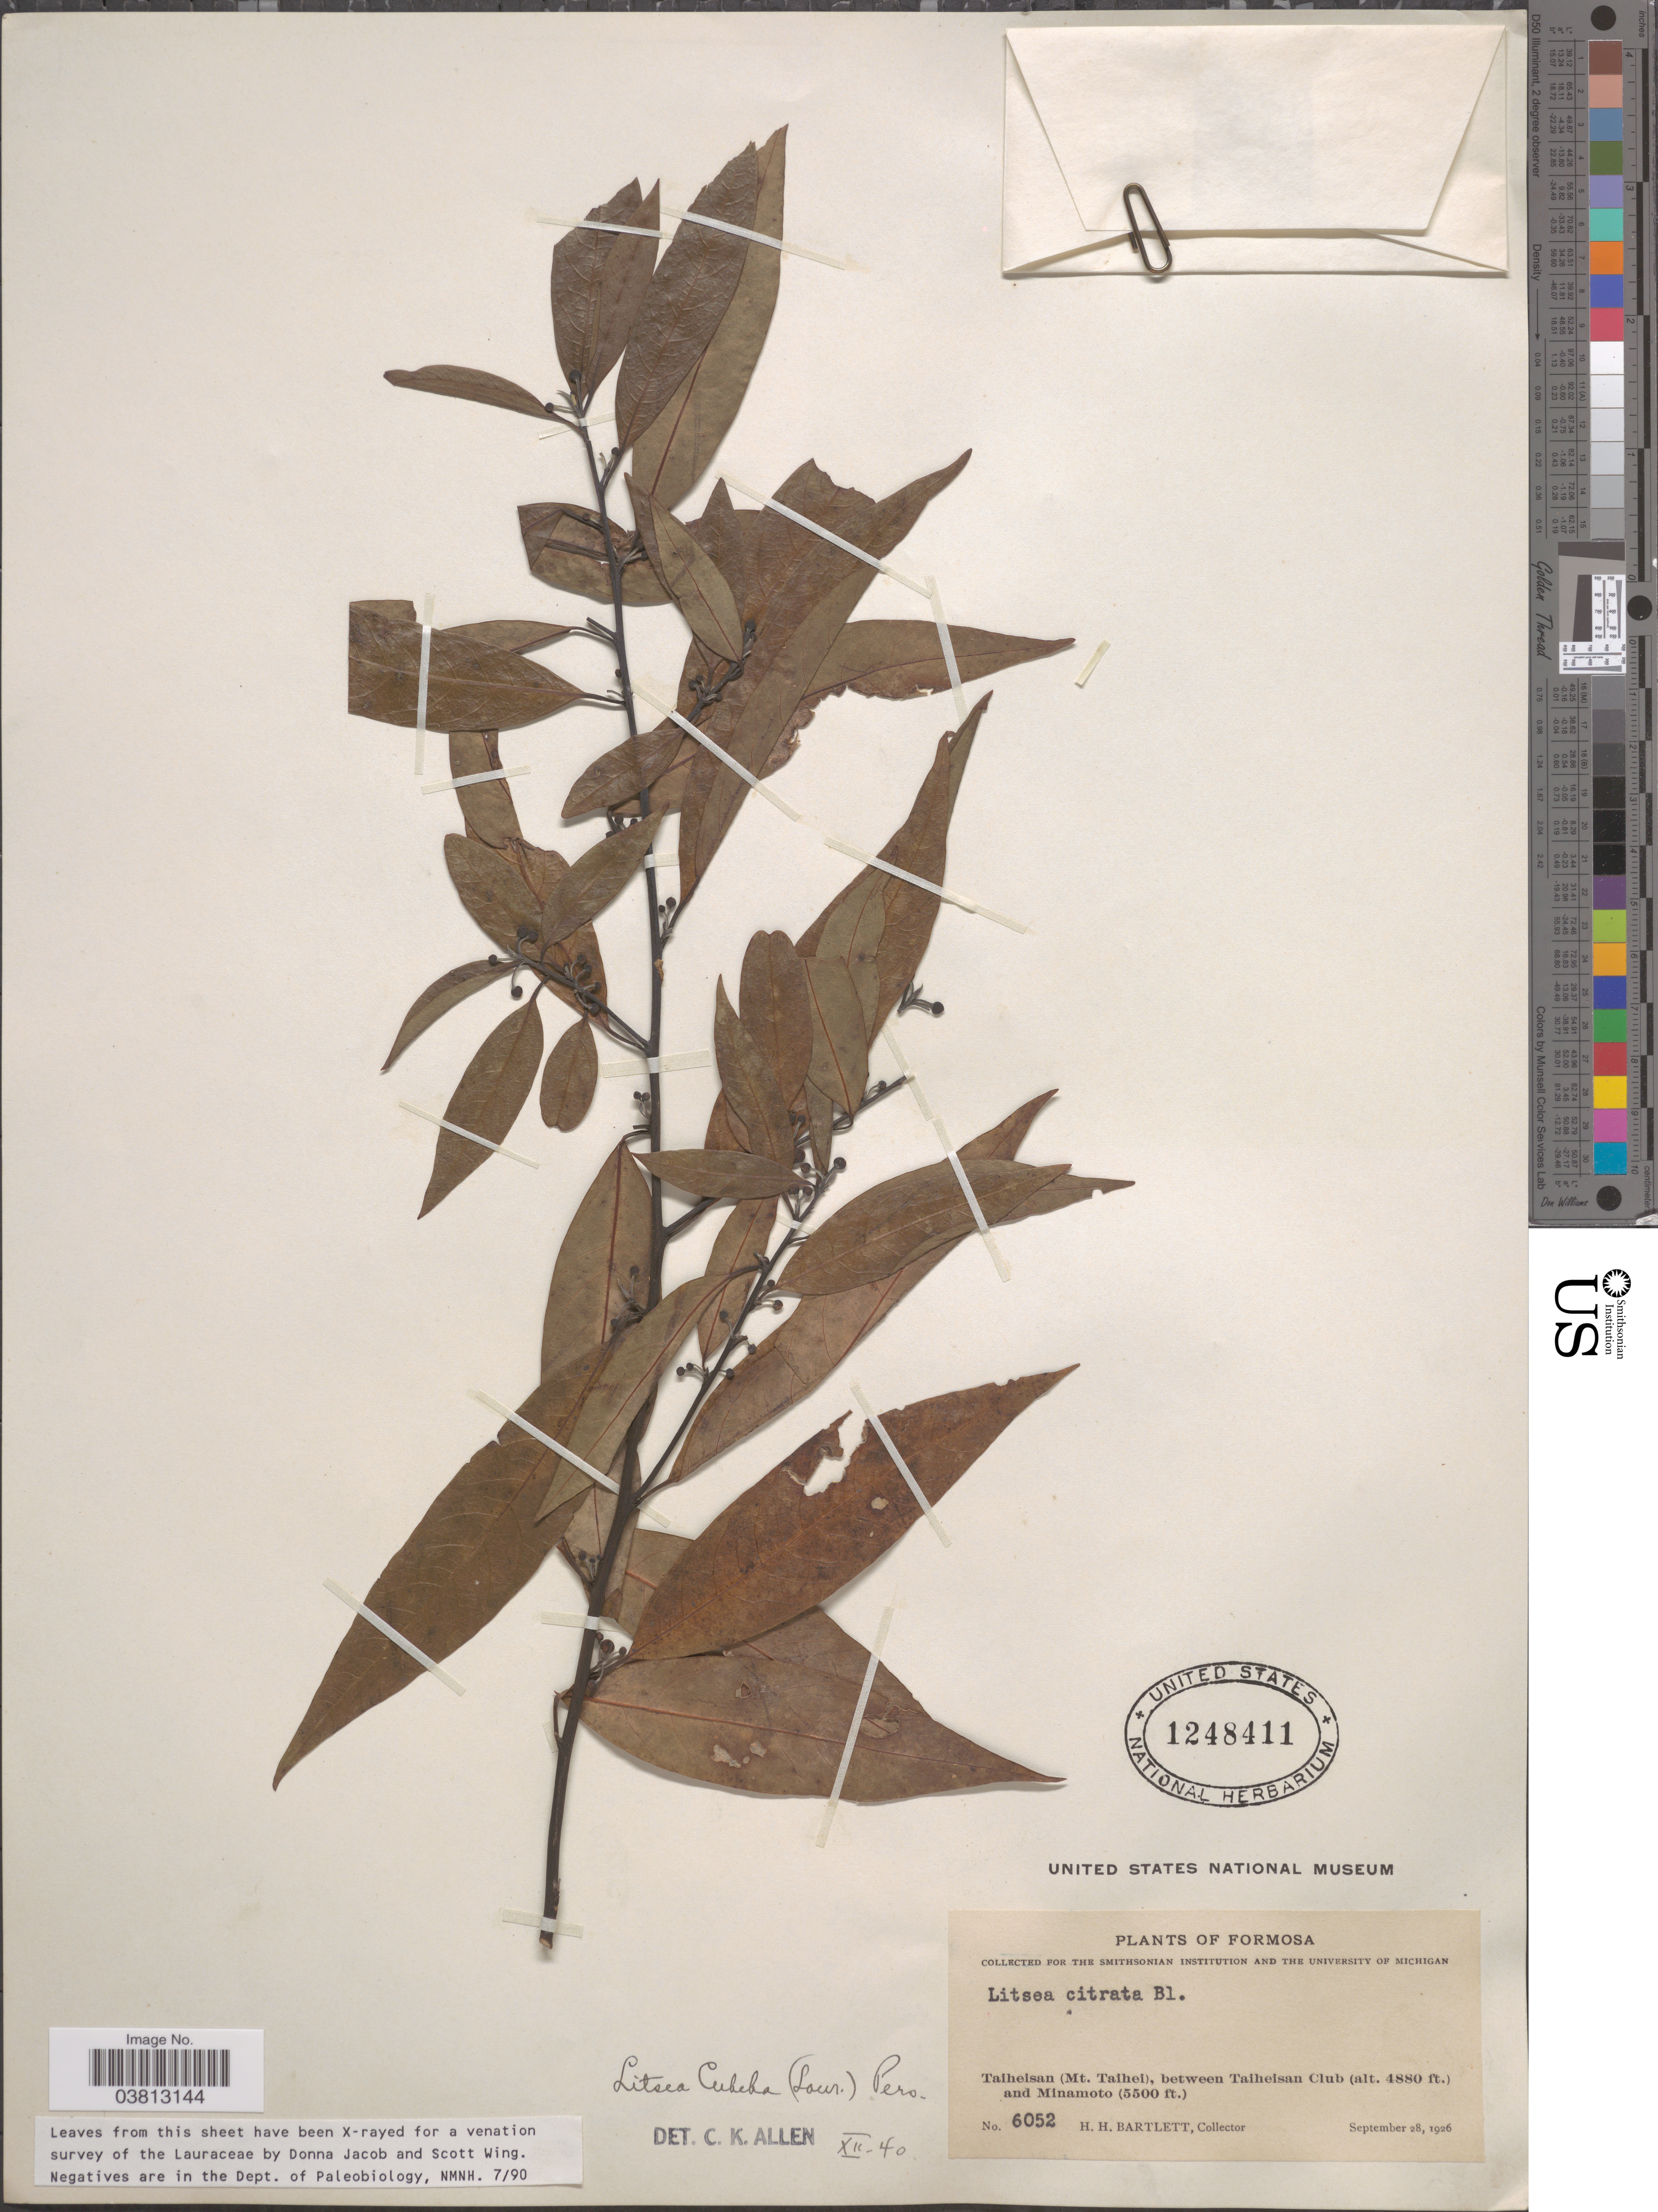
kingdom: Plantae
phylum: Tracheophyta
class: Magnoliopsida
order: Laurales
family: Lauraceae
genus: Litsea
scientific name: Litsea cubeba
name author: (Lour.) Pers.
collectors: H. H. Bartlett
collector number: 6052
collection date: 1926-09-28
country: Taiwan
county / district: Yilan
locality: Formosa. Taiheisan (Mt. Taihei), between Taiheisan Club and Minamoto.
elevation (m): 1487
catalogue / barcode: US 1248411